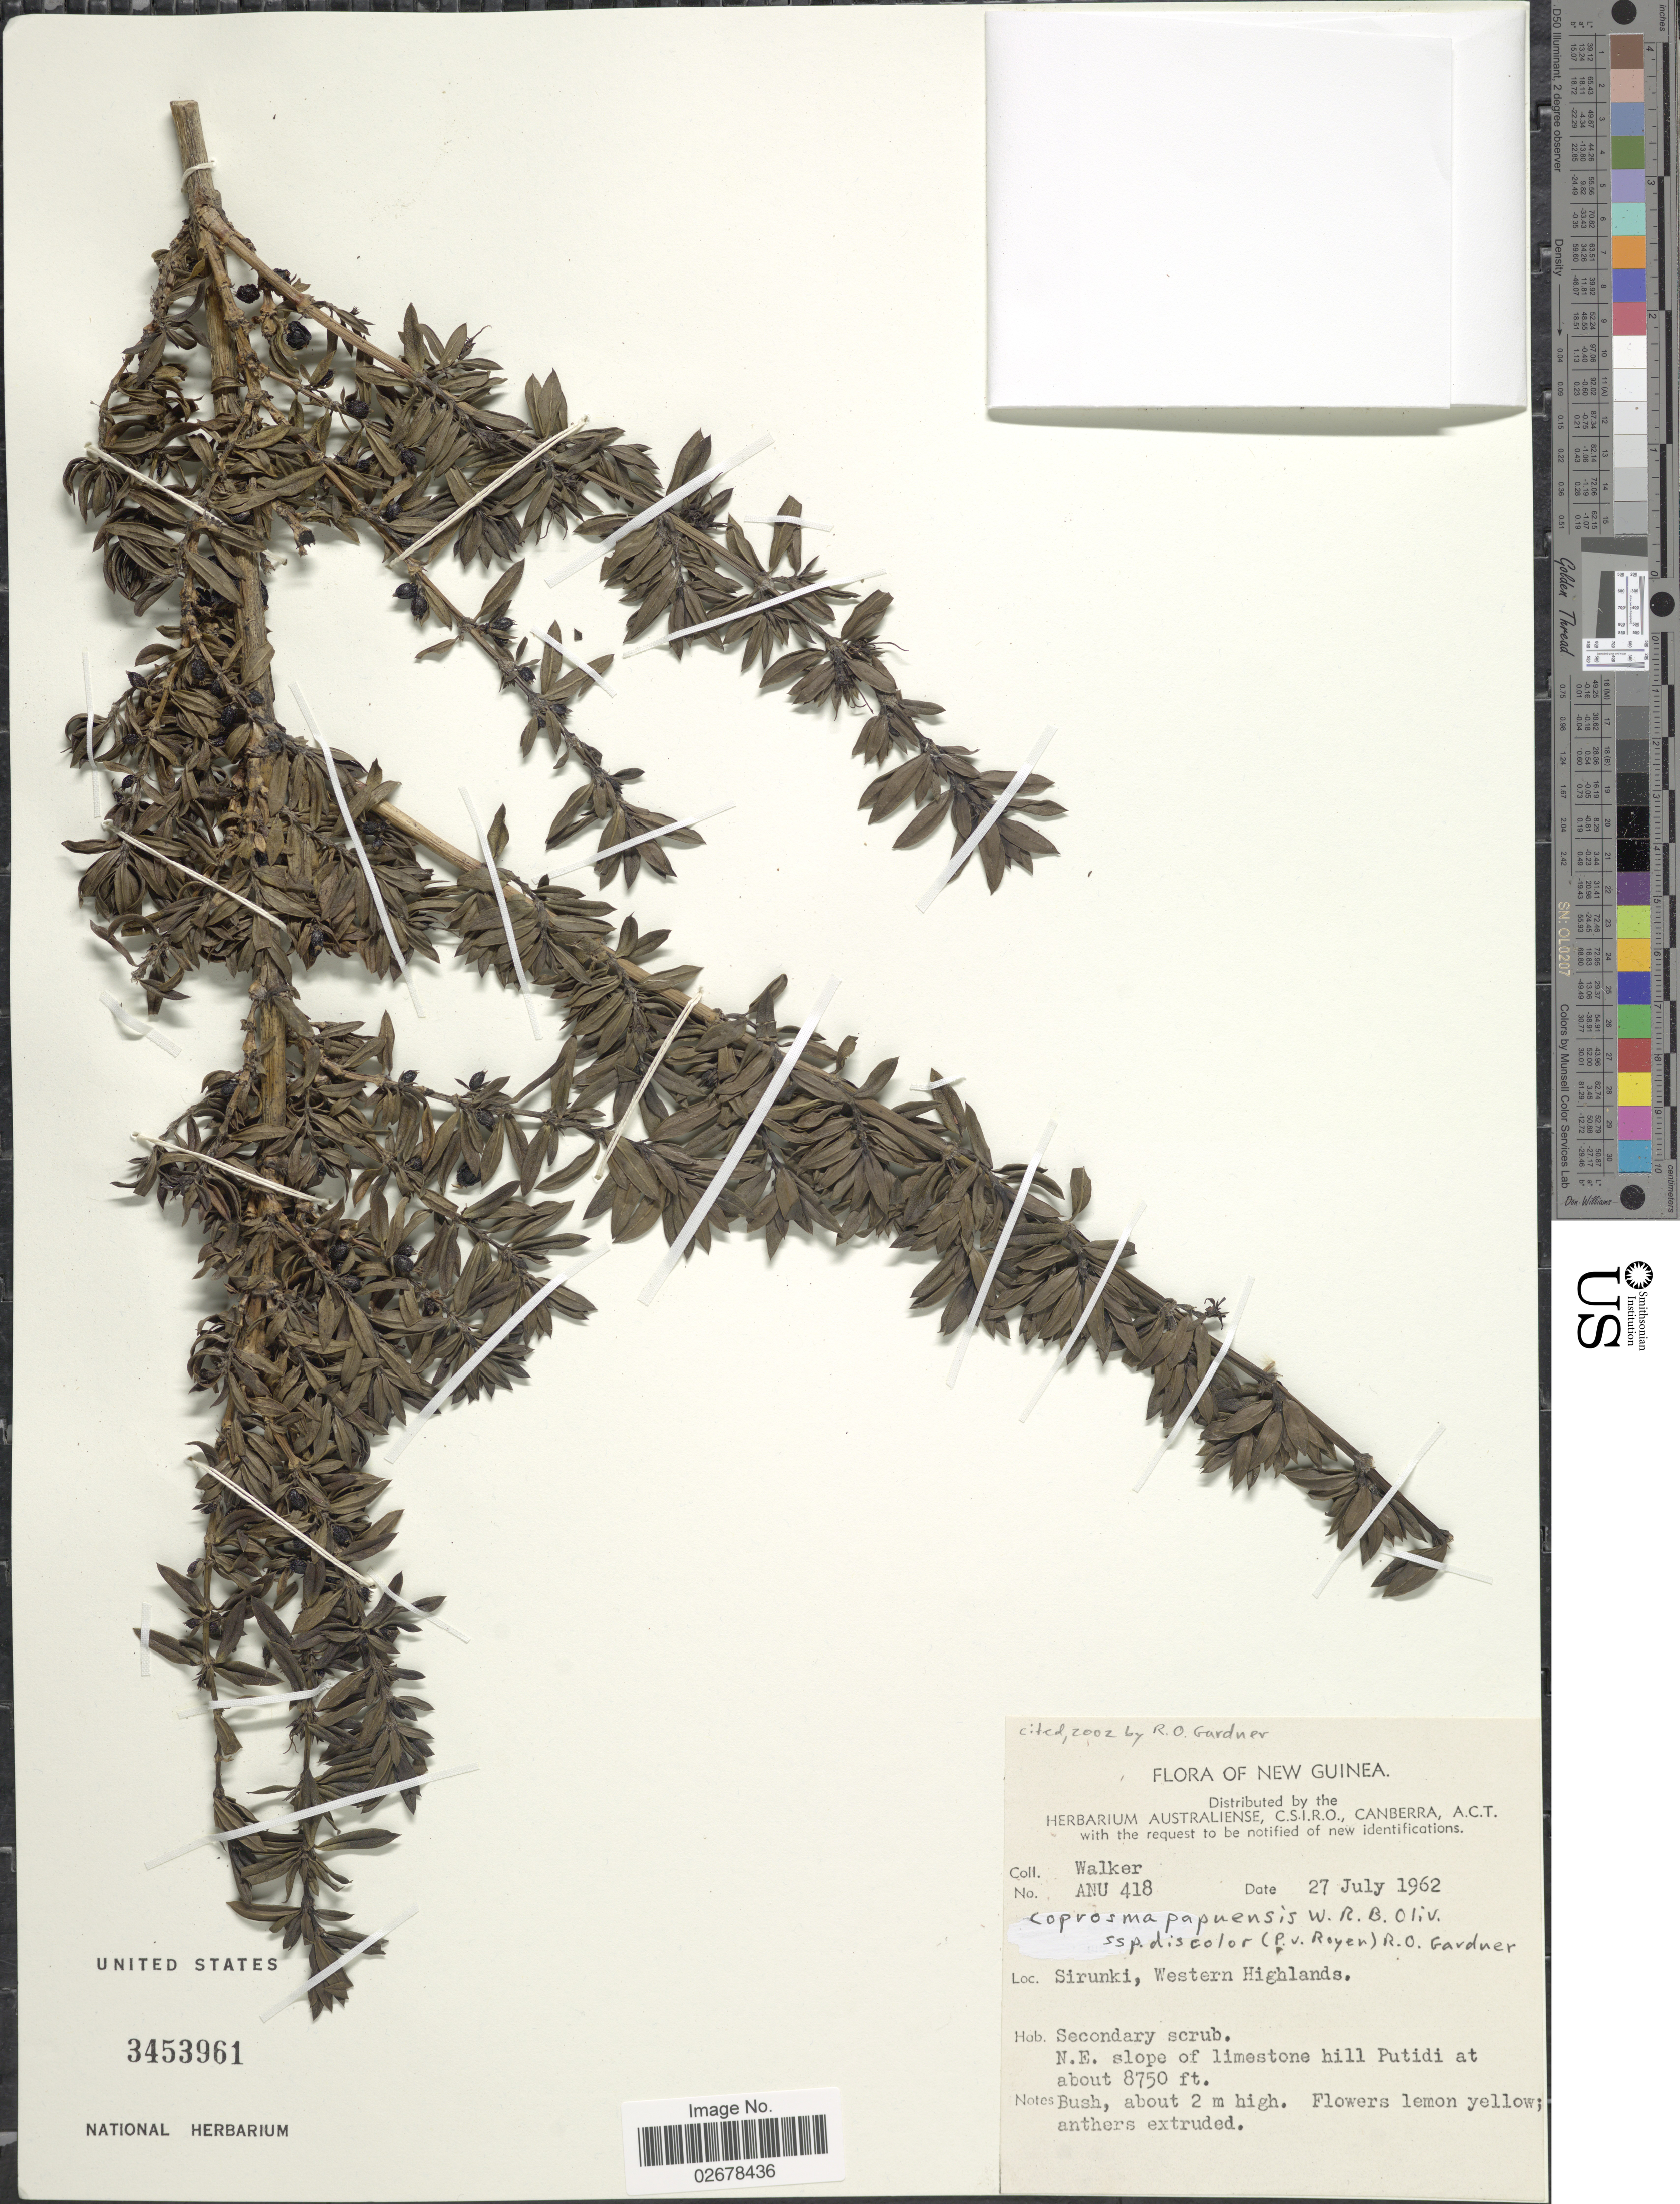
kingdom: Plantae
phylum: Tracheophyta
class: Magnoliopsida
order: Gentianales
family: Rubiaceae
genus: Coprosma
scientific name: Coprosma papuensis subsp. discolor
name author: (P. Royen) R.O. Gardner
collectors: -. Walker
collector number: ANU 418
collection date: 1962-07-27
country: Papua New Guinea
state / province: Western Highlands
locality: New Guinea, Sirunki, N.E. slope of limestone hill Putidi.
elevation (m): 2667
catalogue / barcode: US 3453961